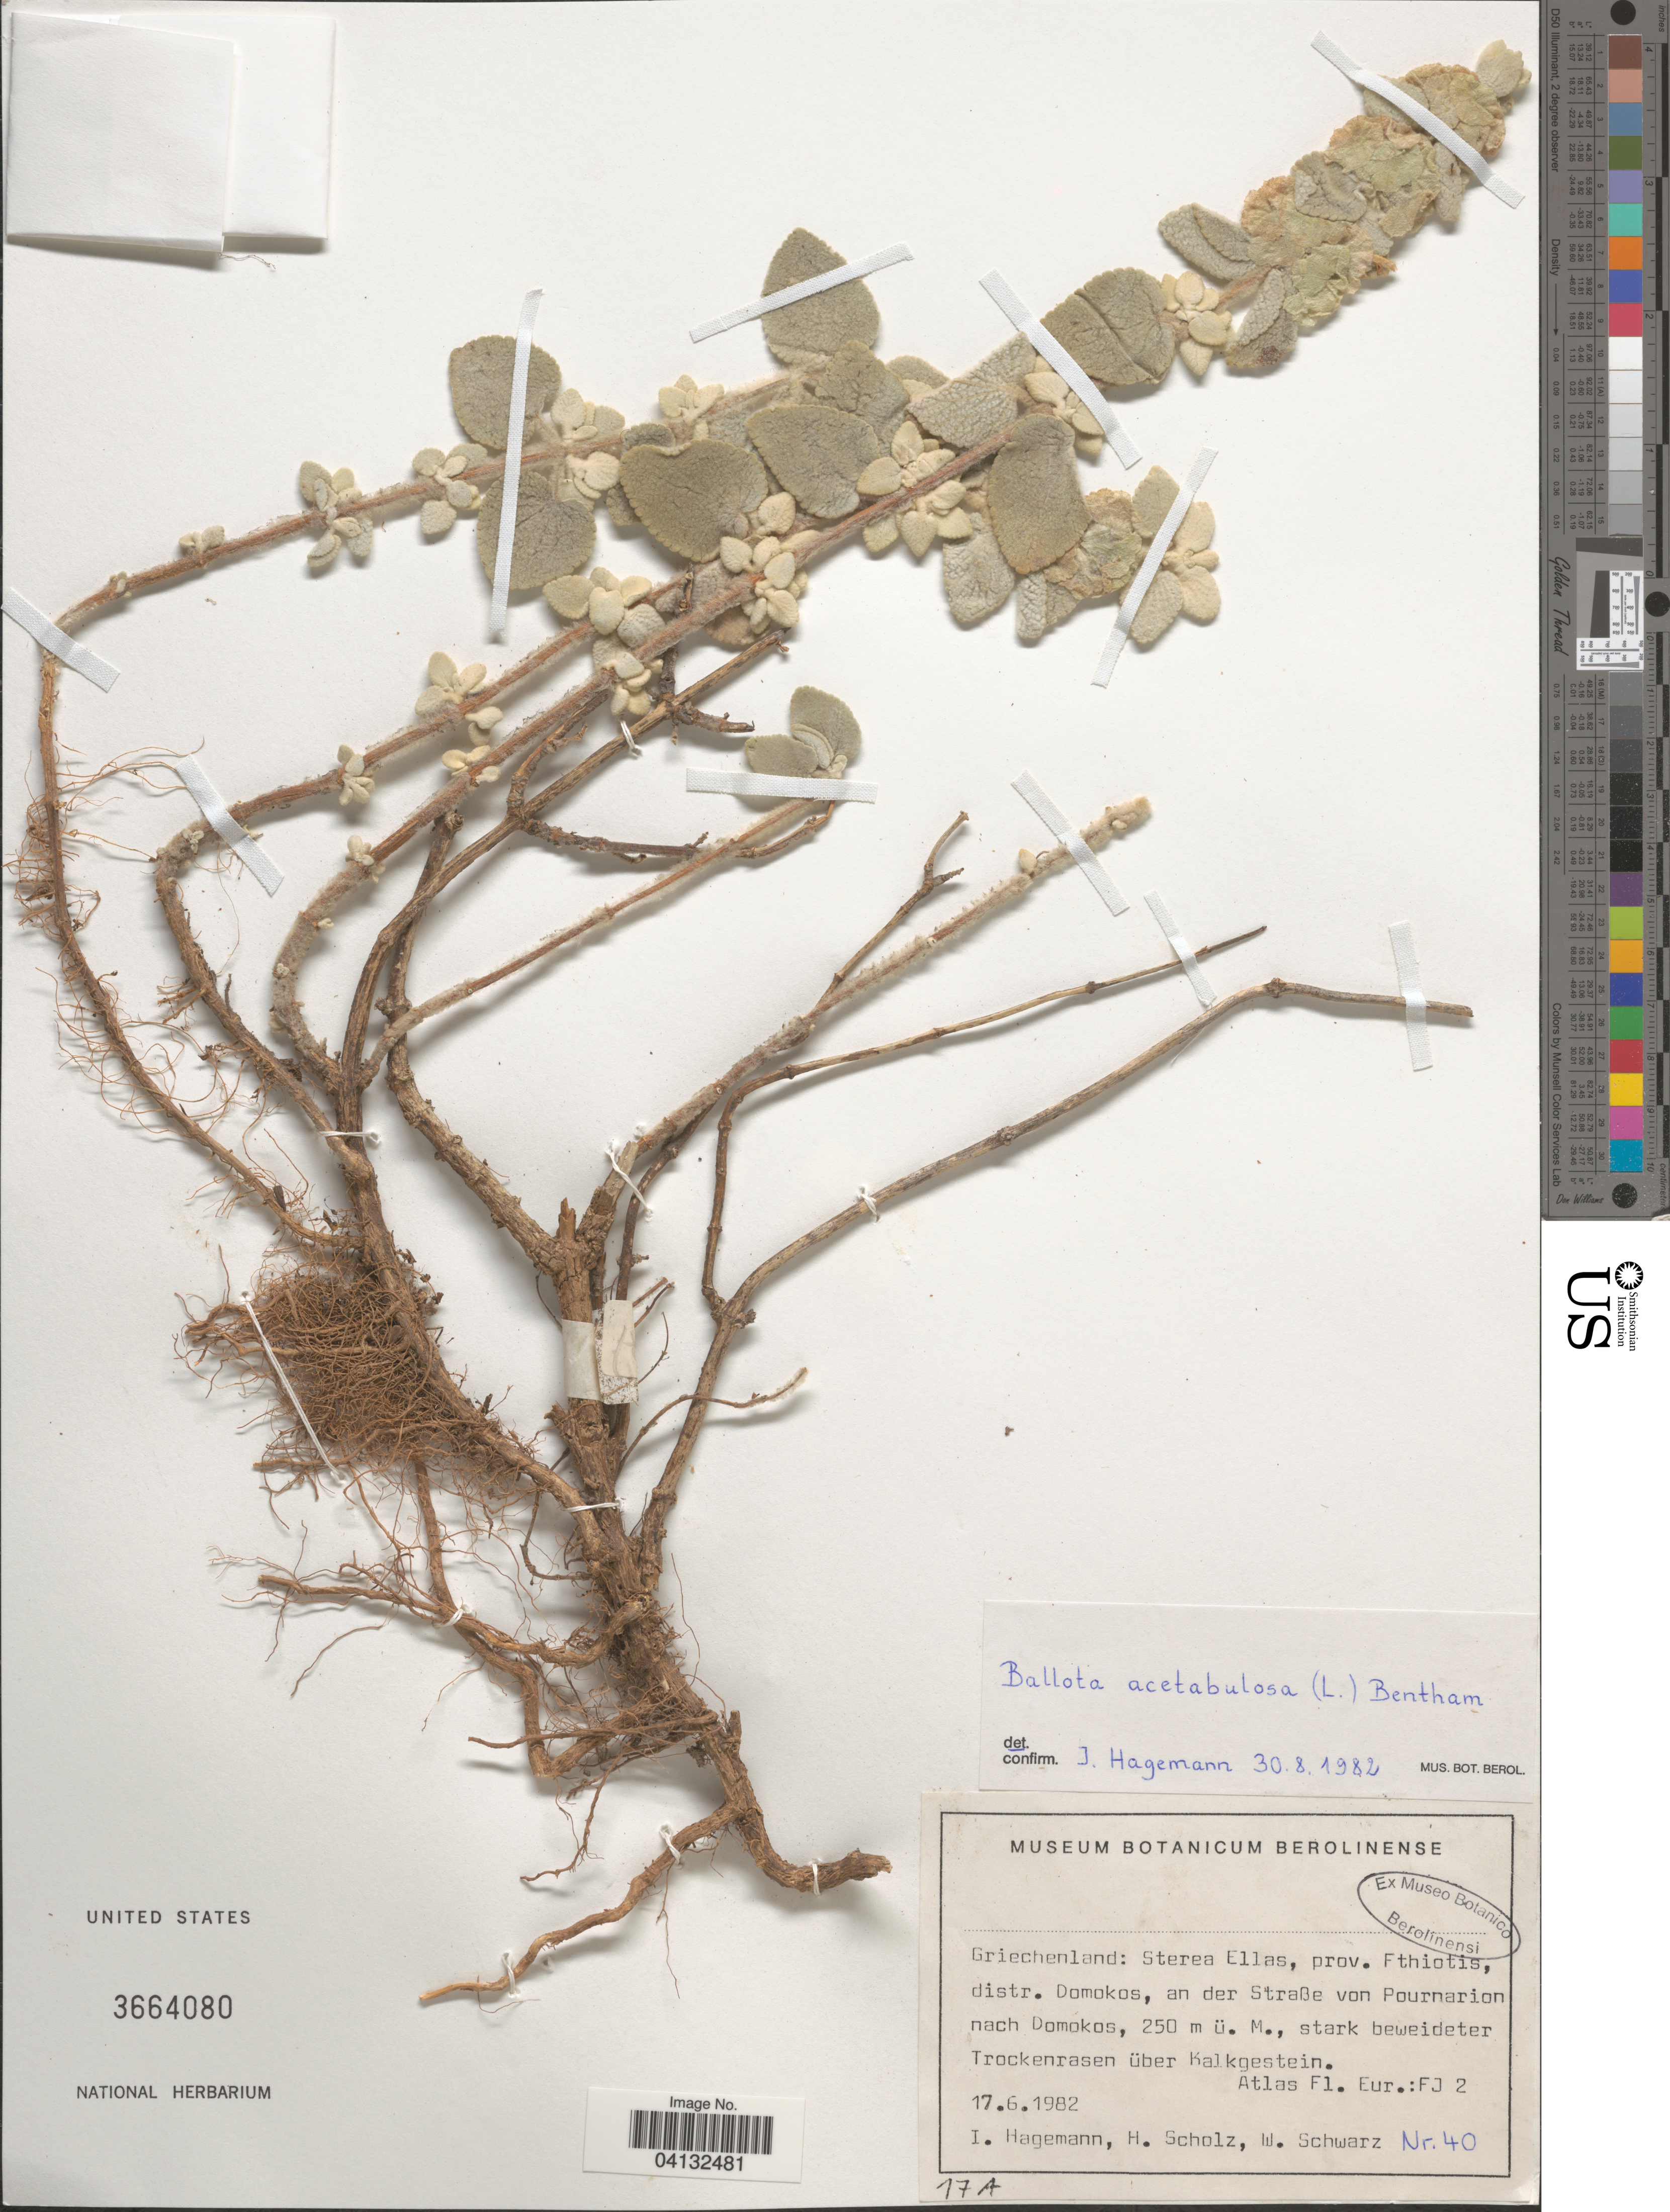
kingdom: Plantae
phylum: Tracheophyta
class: Magnoliopsida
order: Lamiales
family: Lamiaceae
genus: Ballota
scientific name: Ballota acetabulosa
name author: (L.) Benth.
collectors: I. Hagemann, H. W. Scholz & w. Schwarz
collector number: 40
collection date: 1982-06-17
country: Greece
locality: Griechenland: Sterea Ellas, prov. Fthiotis, distr. Domokos, an der Straße von Pournarion nach Domokos, stark beweideter Trockenrasen über Kalkgestein.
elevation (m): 250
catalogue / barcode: US 3664080